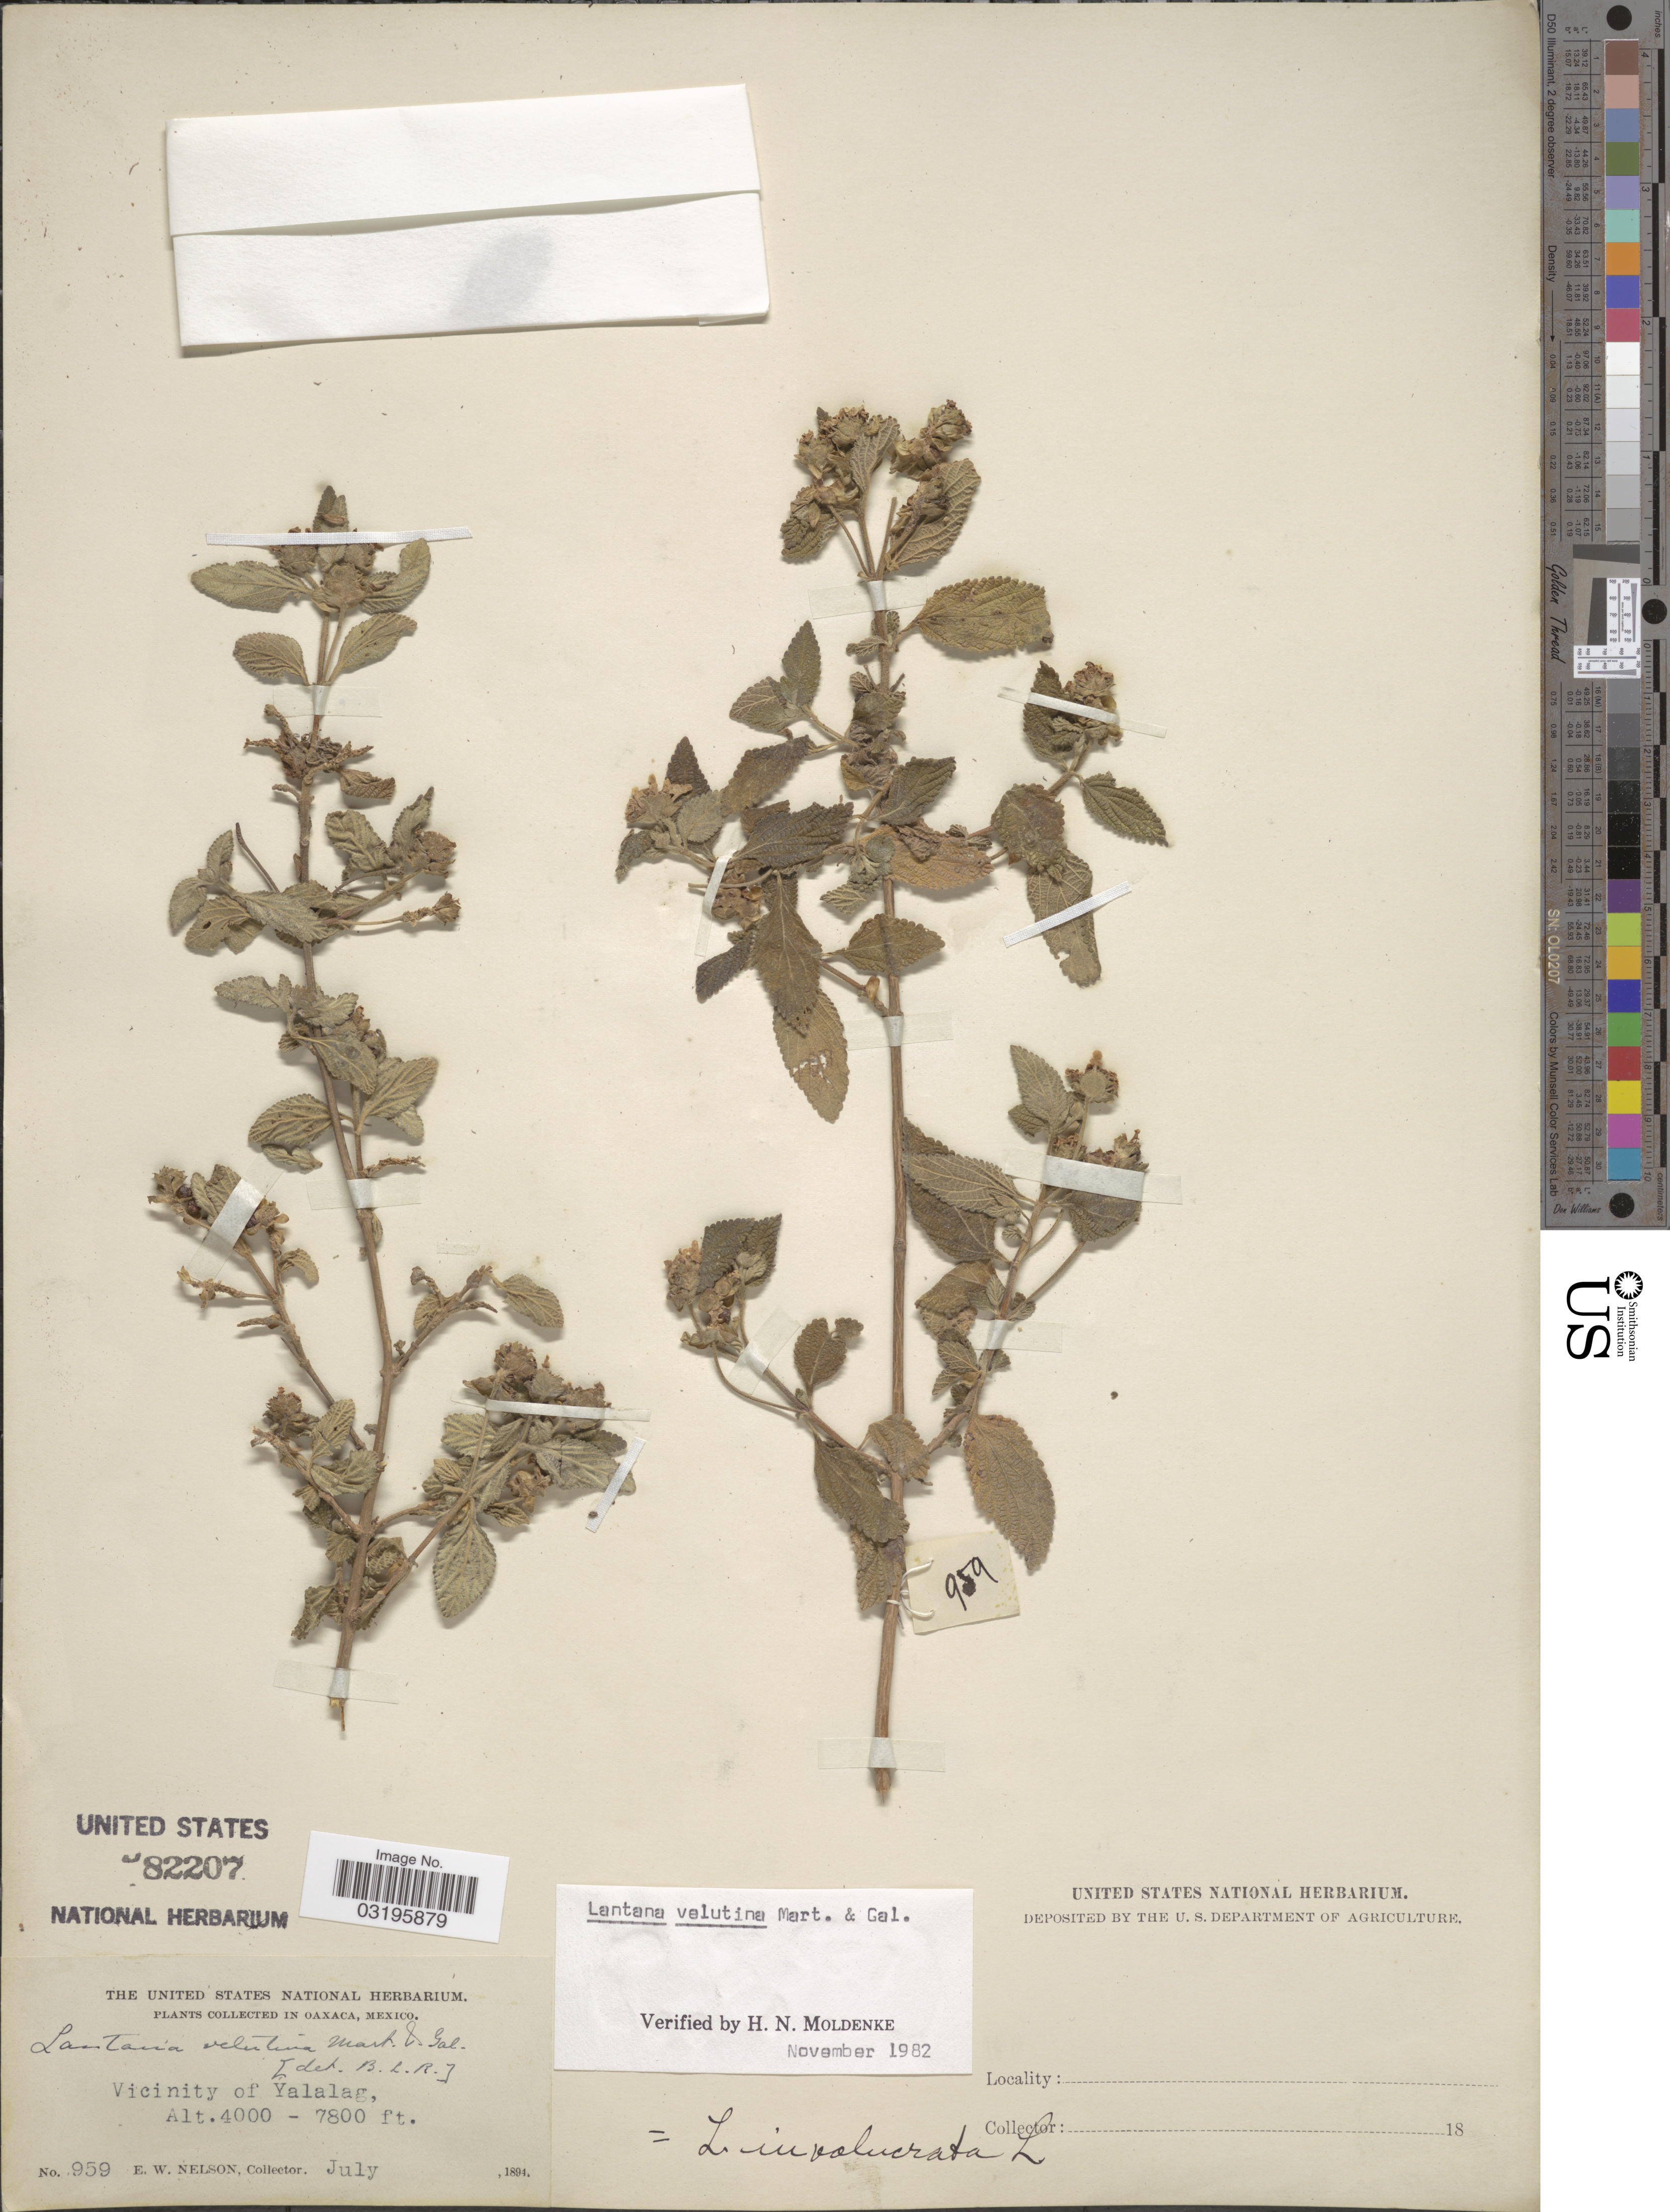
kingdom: Plantae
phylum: Tracheophyta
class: Magnoliopsida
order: Lamiales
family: Verbenaceae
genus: Lantana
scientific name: Lantana velutina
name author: M. Martens & Galeotti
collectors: E. W. Nelson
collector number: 959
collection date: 1894-07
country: Mexico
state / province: Oaxaca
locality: Vicinity of Yalalag.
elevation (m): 1219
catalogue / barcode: US 82207